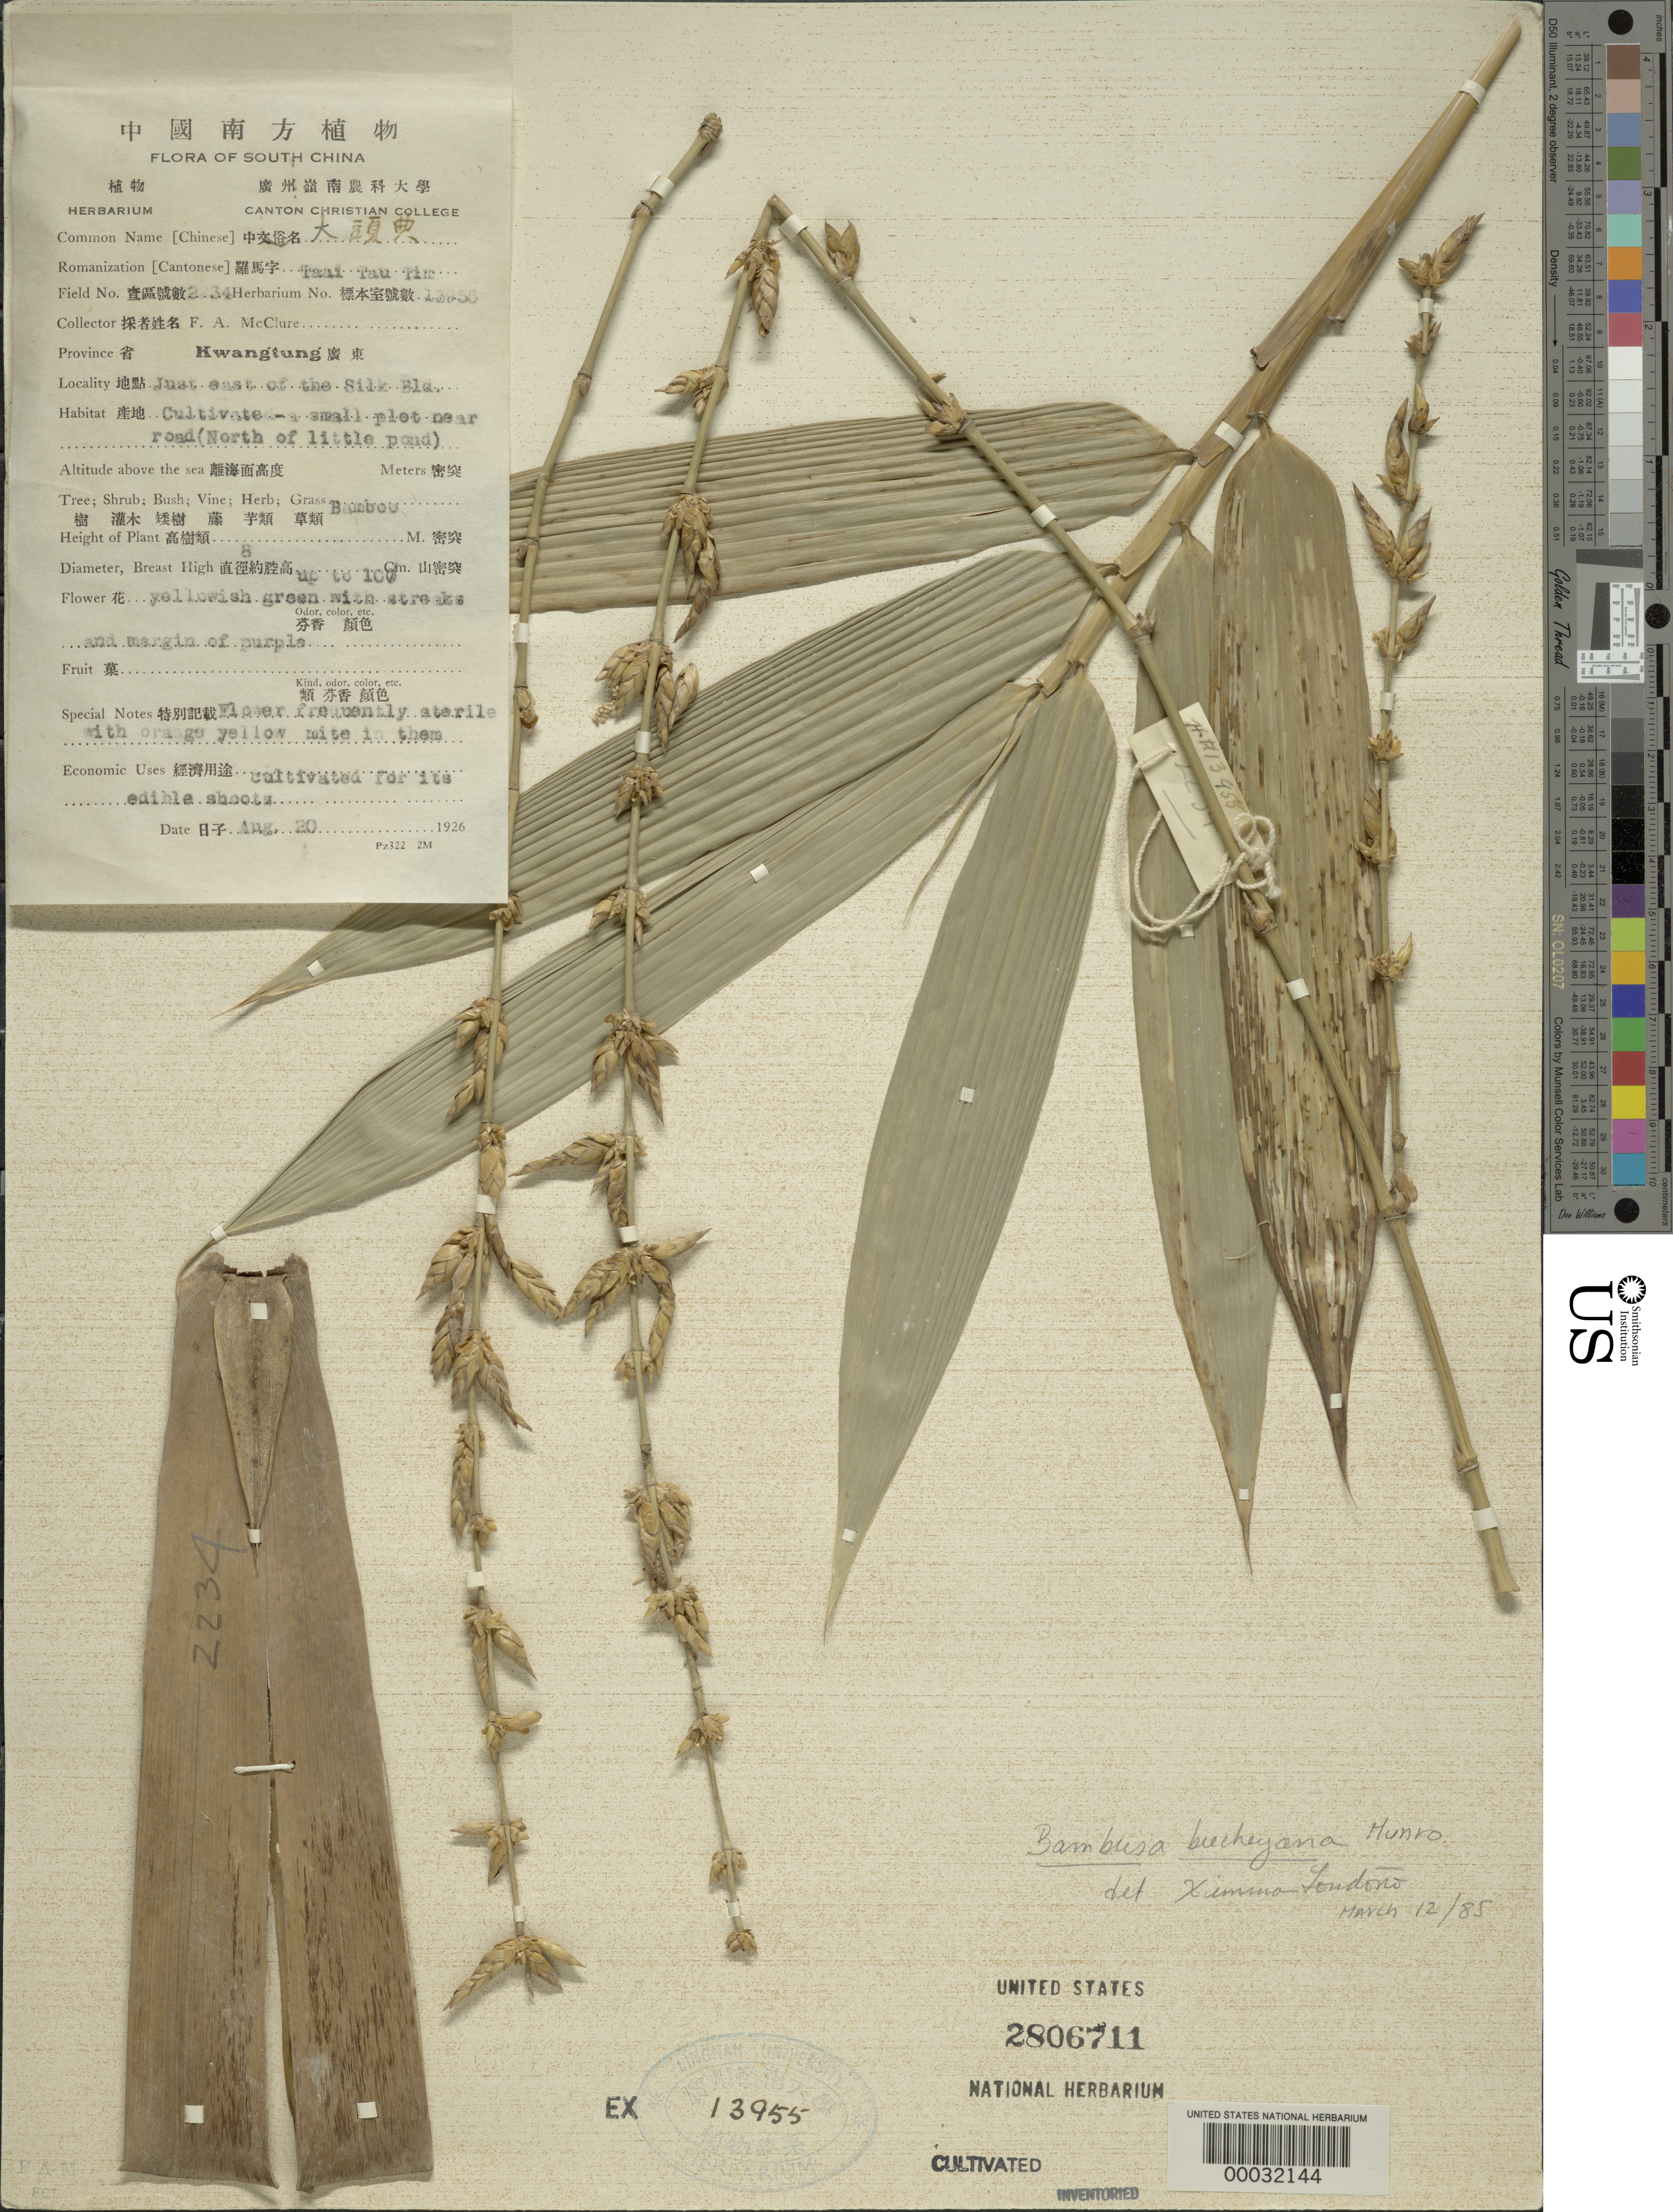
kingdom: Plantae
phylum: Tracheophyta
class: Liliopsida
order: Poales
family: Poaceae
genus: Bambusa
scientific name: Bambusa beecheyana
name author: Munro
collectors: F. A. McClure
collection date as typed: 20 Aug 1926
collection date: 1926-08-20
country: China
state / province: Guangdong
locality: Silk bldg.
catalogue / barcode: US 2806711